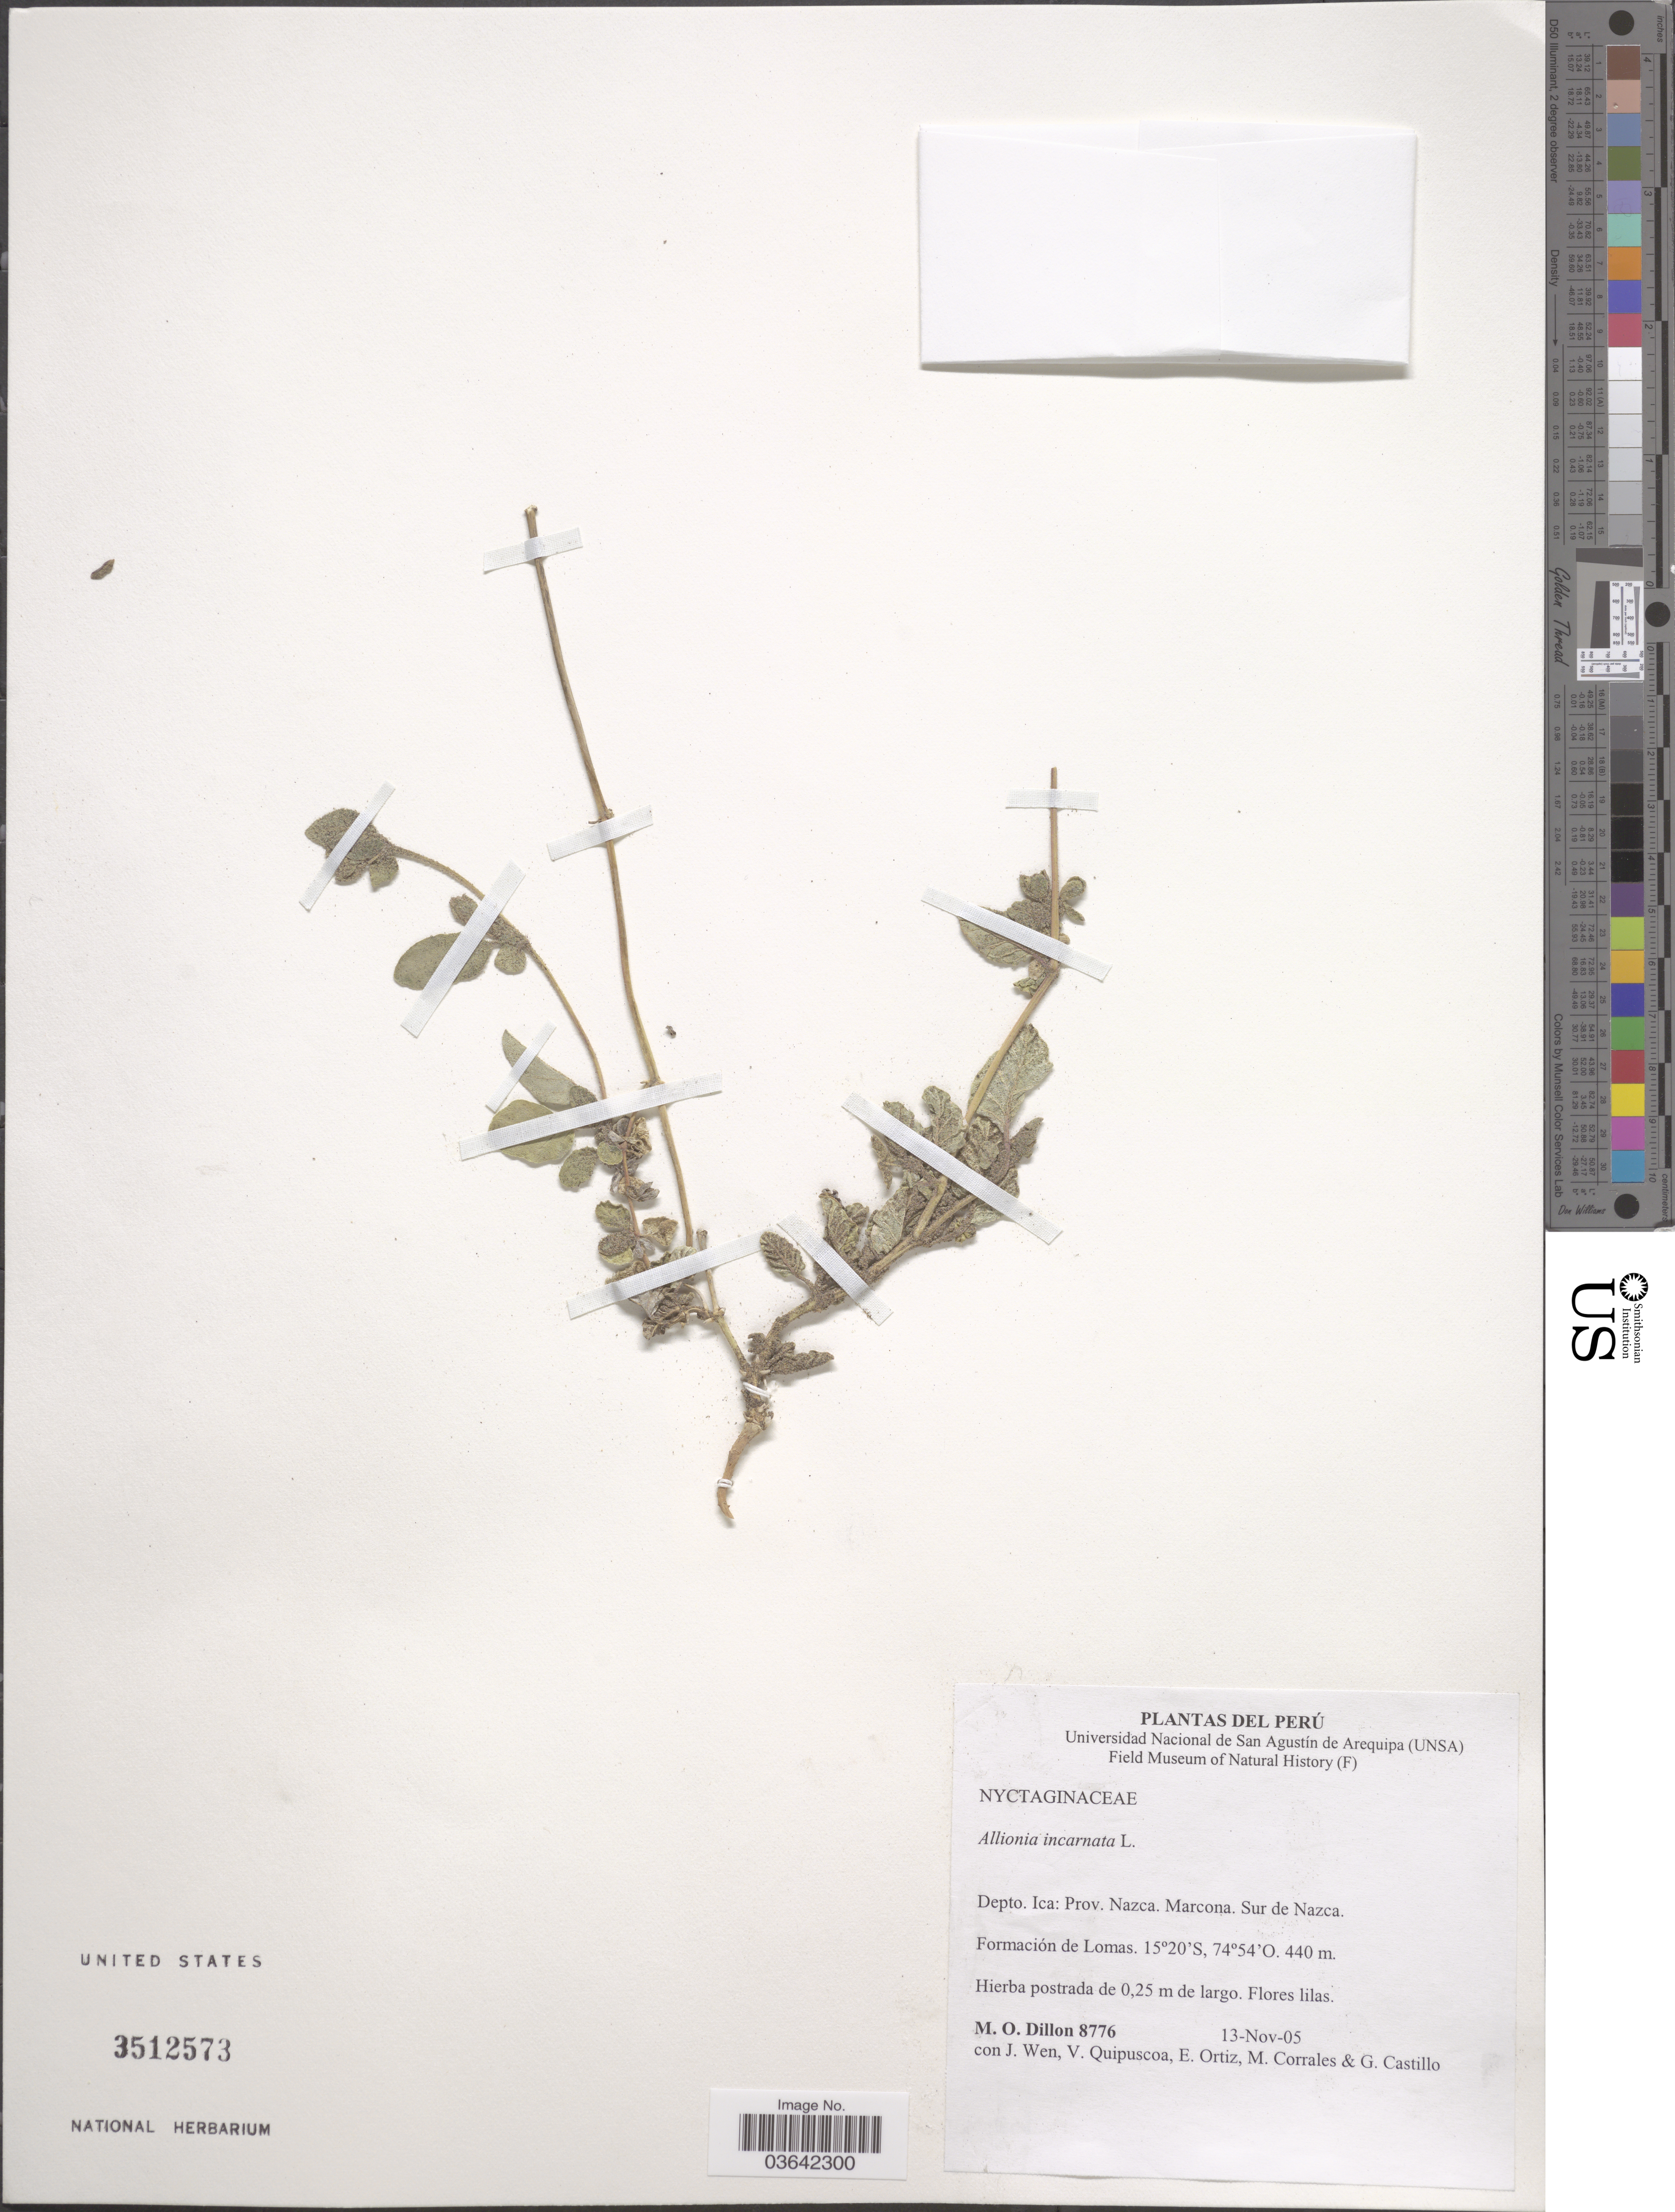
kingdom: Plantae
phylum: Tracheophyta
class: Magnoliopsida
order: Caryophyllales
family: Nyctaginaceae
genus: Allionia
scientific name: Allionia incarnata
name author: L.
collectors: M. O. Dillon, J. Wen, V. Quipuscoa, E. Ortiz & et al.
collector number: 8776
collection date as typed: Transcribed d/m/y: 13/11/5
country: Peru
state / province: Huancavelica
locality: Depto. Ica: Prov. Nazca Marcona. Sur de Nazca. Formación de Lomas.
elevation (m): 440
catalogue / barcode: US 3512573